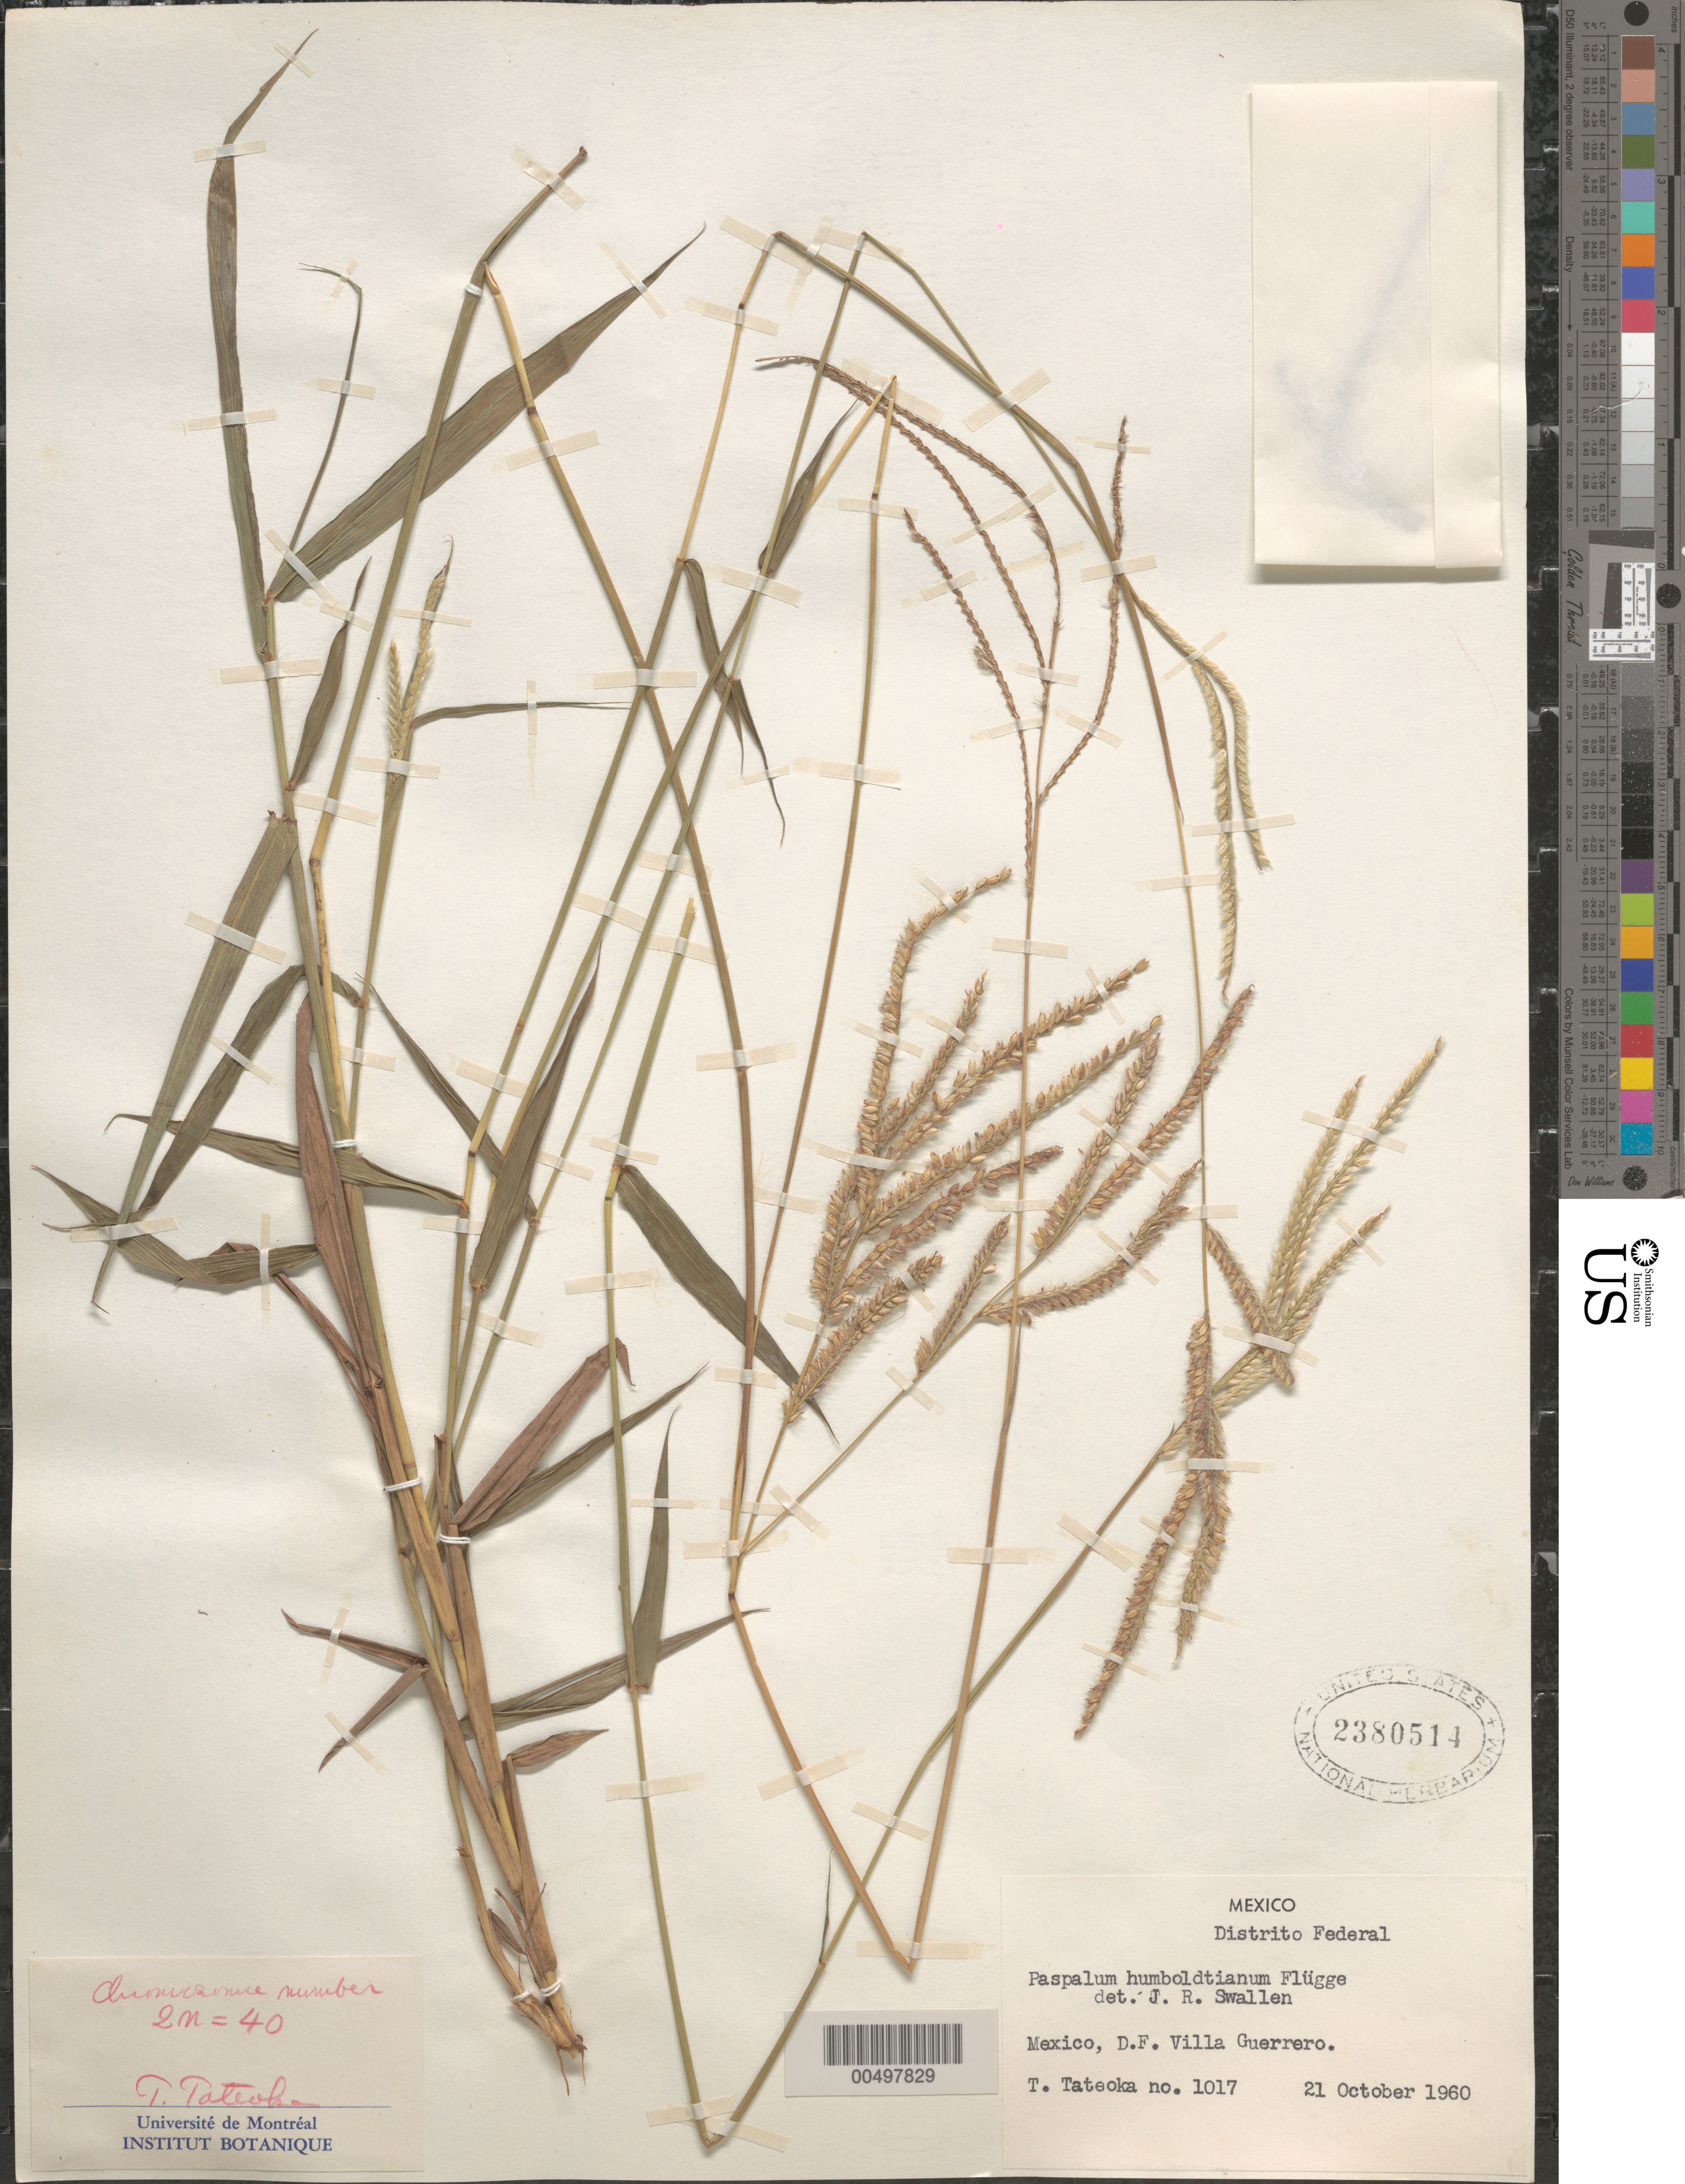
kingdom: Plantae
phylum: Tracheophyta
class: Liliopsida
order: Poales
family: Poaceae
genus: Paspalum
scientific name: Paspalum humboldtianum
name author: Flüggé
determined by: Swallen, Jason R.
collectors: T. Tateoka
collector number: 1017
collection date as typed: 21 Oct 1960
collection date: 1960-10-21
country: Mexico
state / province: Distrito Federal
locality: Villa Guerrero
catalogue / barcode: US 2380514